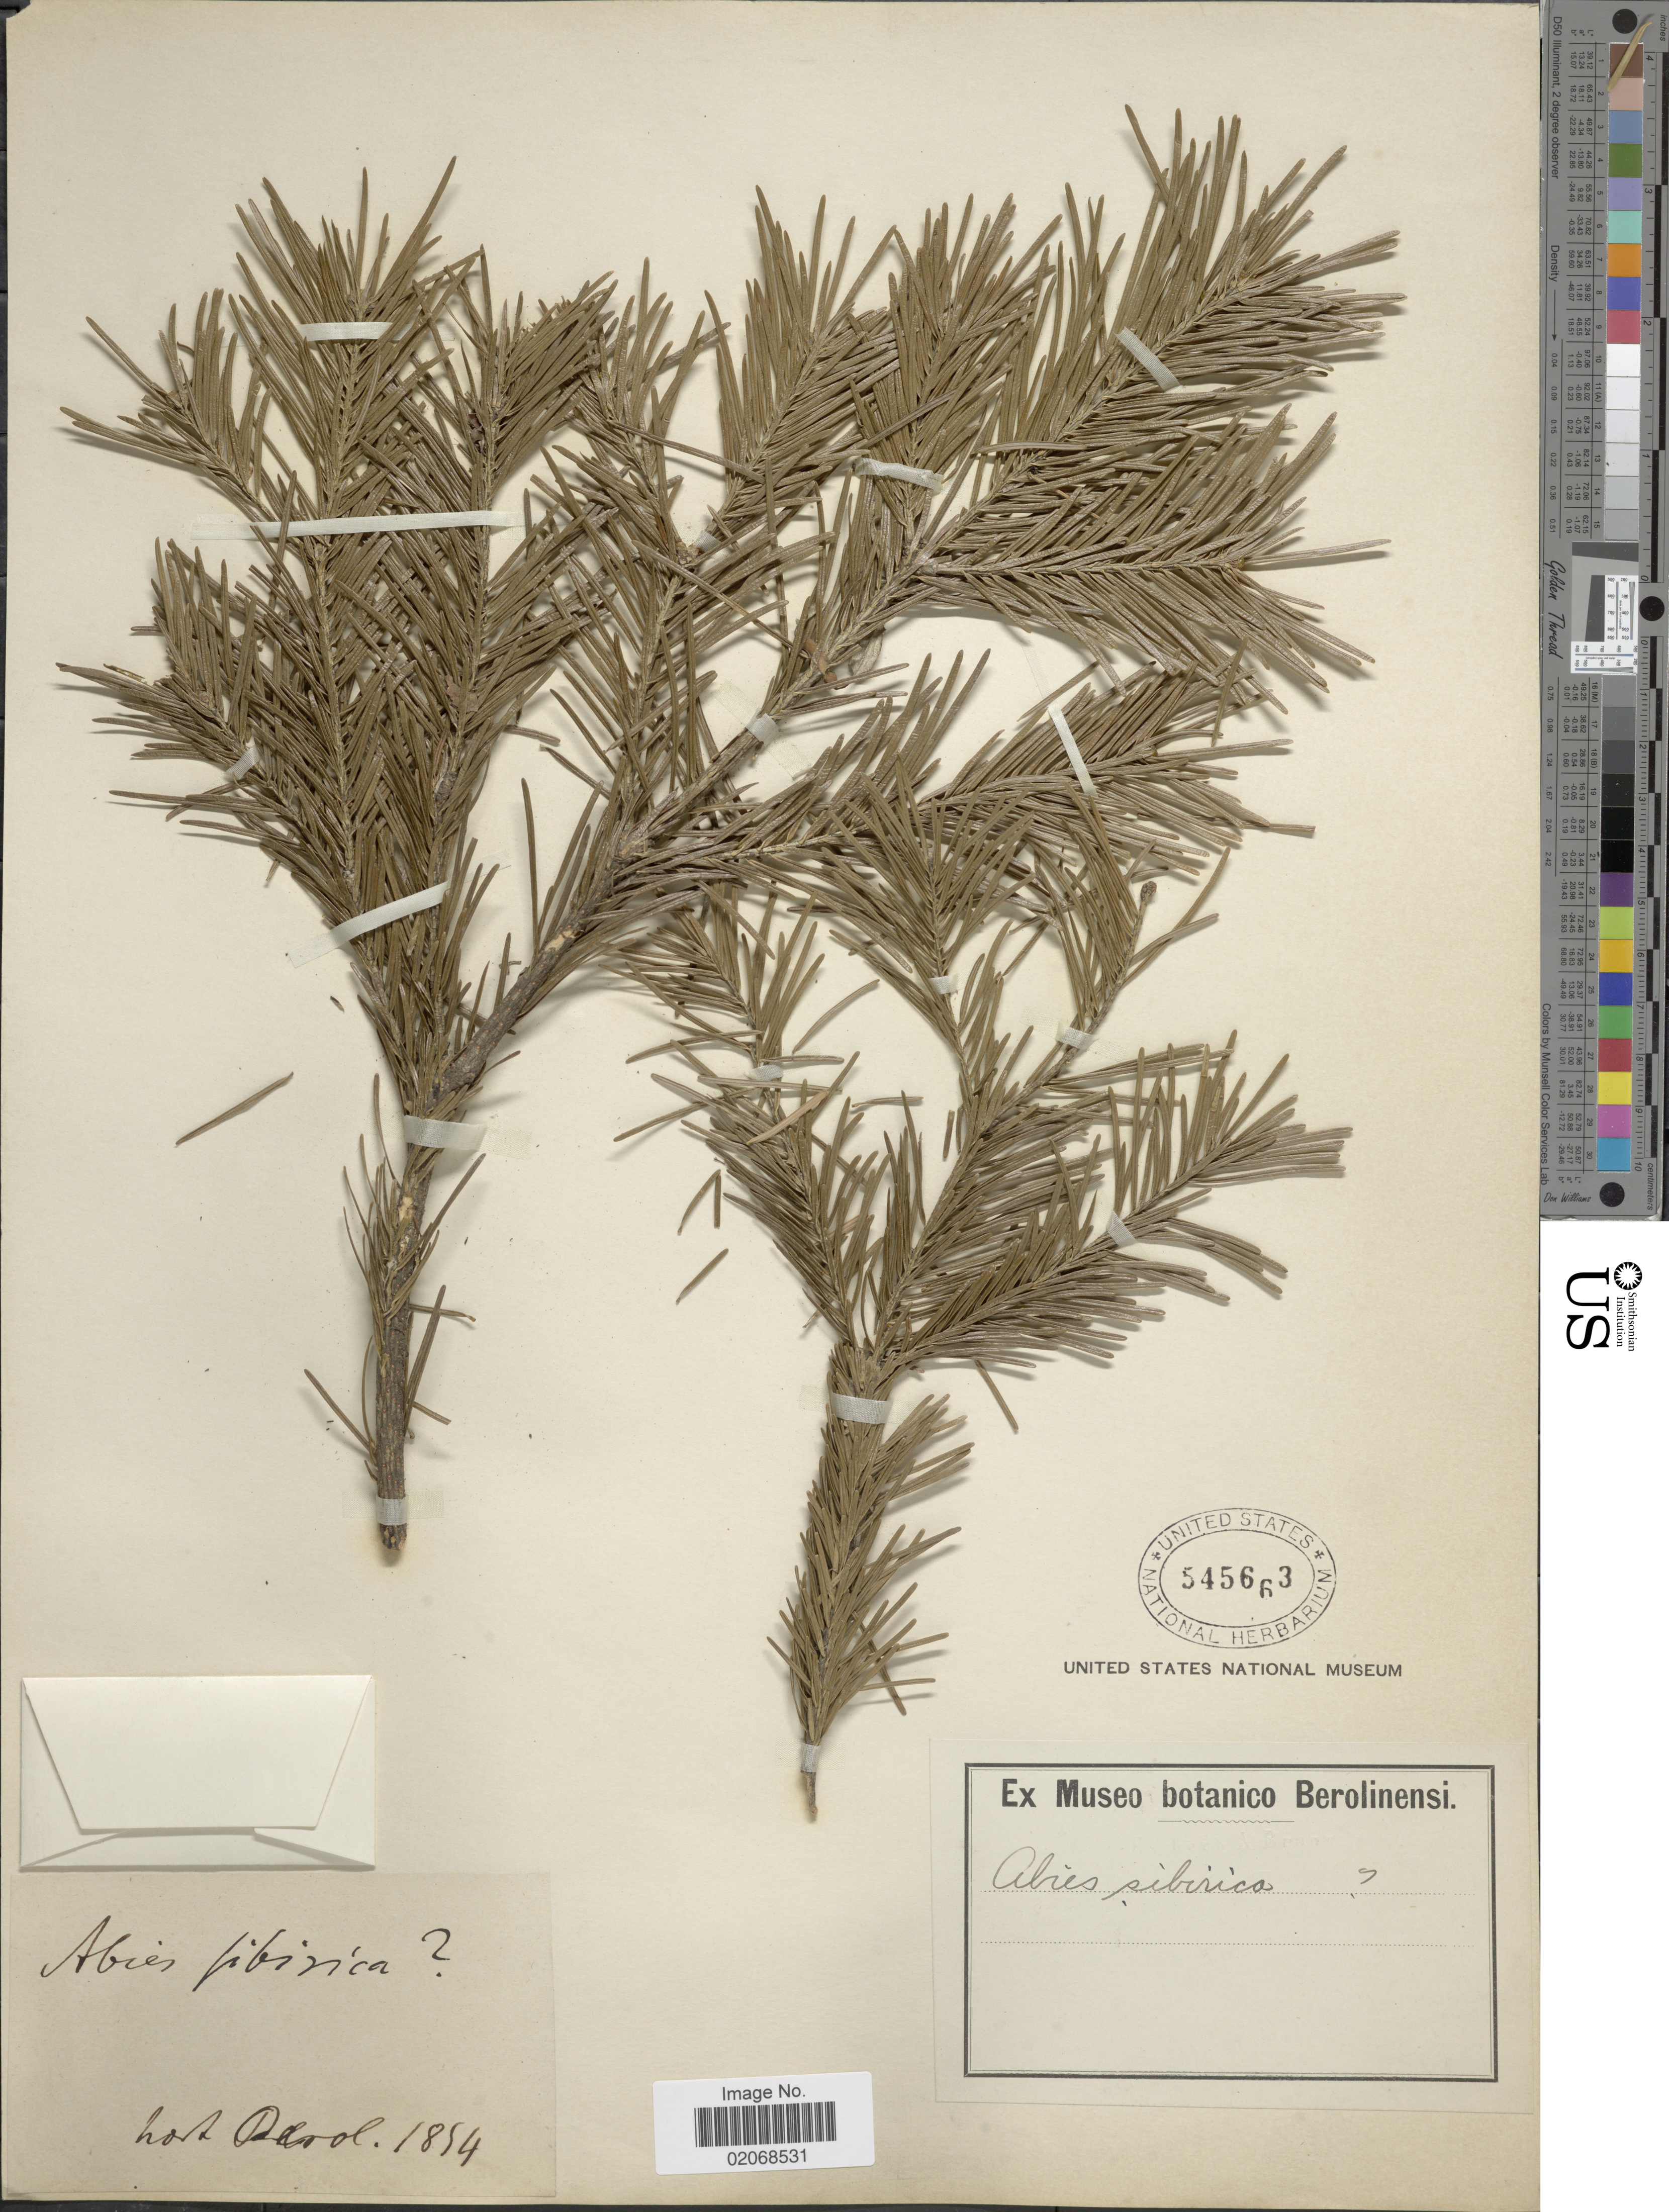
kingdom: Plantae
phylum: Tracheophyta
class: Pinopsida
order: Pinales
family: Pinaceae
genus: Abies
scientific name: Abies sibirica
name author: Ledeb.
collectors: ex herb. Museo botanico Berolinensi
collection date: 1894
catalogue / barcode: US 545663